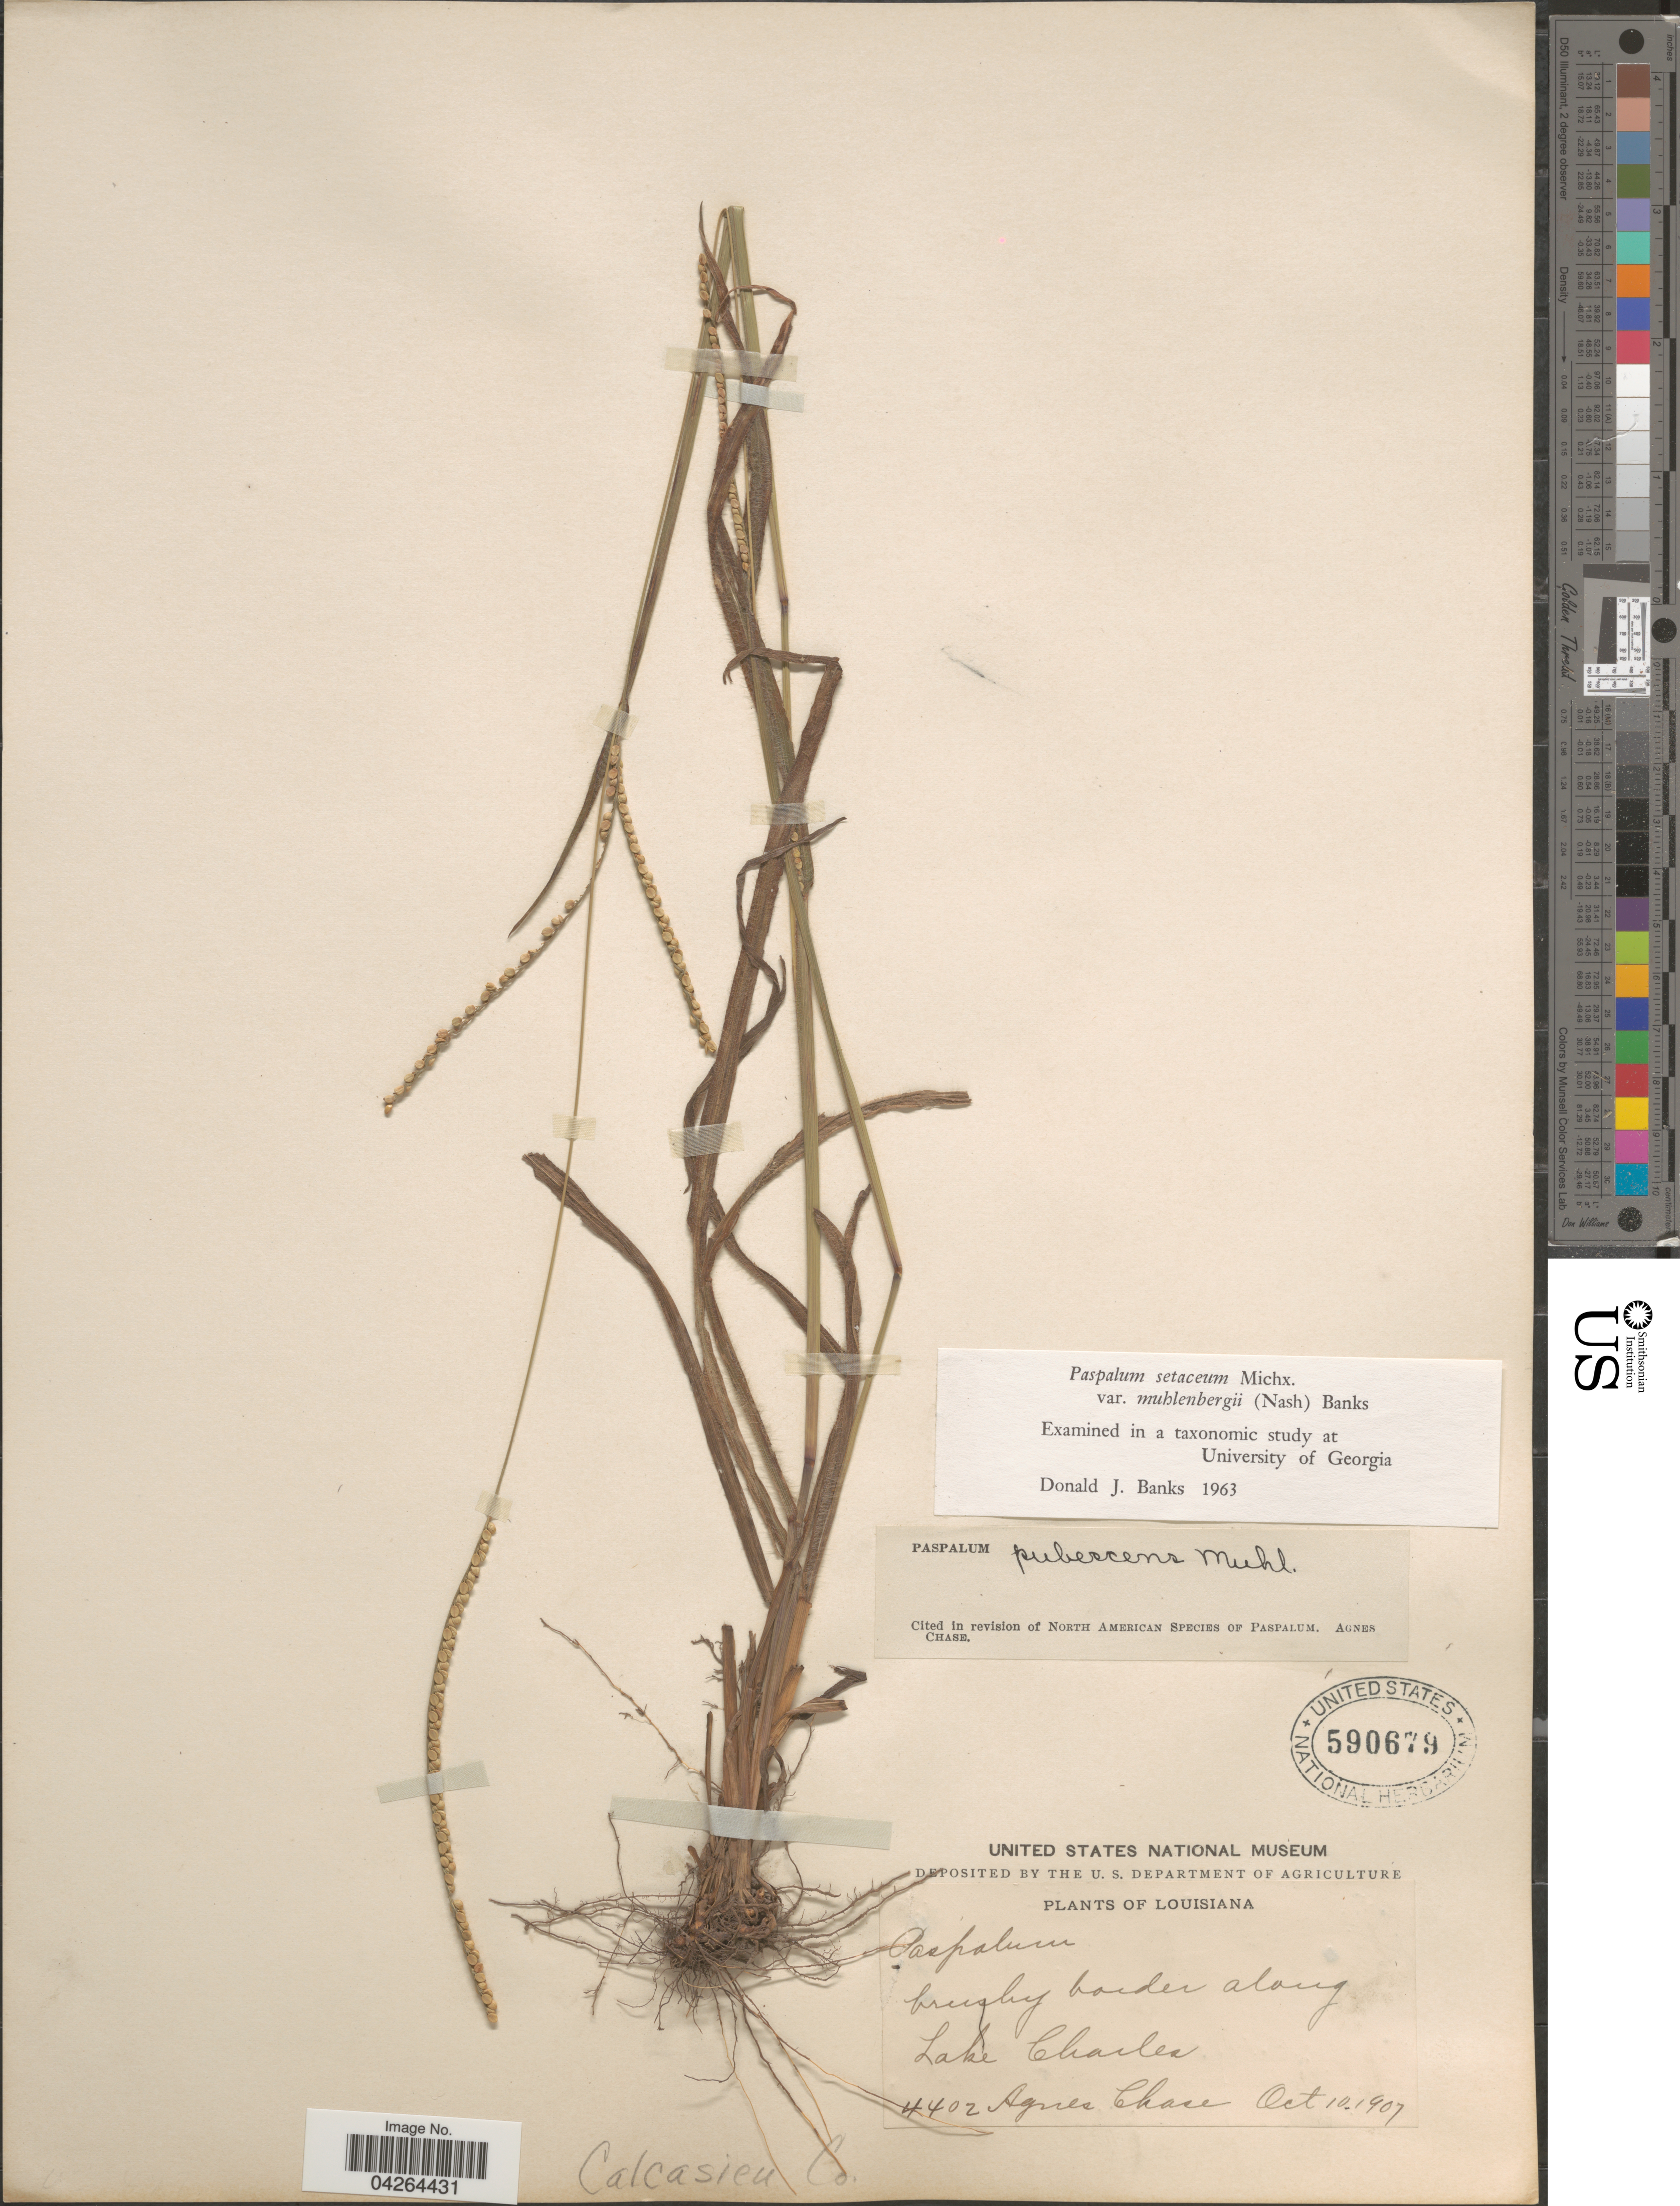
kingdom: Plantae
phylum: Tracheophyta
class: Liliopsida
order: Poales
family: Poaceae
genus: Paspalum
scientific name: Paspalum setaceum var. muhlenbergii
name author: (Nash) D.J. Banks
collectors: A. Chase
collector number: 4402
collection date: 1907-10-10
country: United States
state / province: Louisiana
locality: Brushy border along Lake Charles. Calcasieu Co.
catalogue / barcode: US 590679